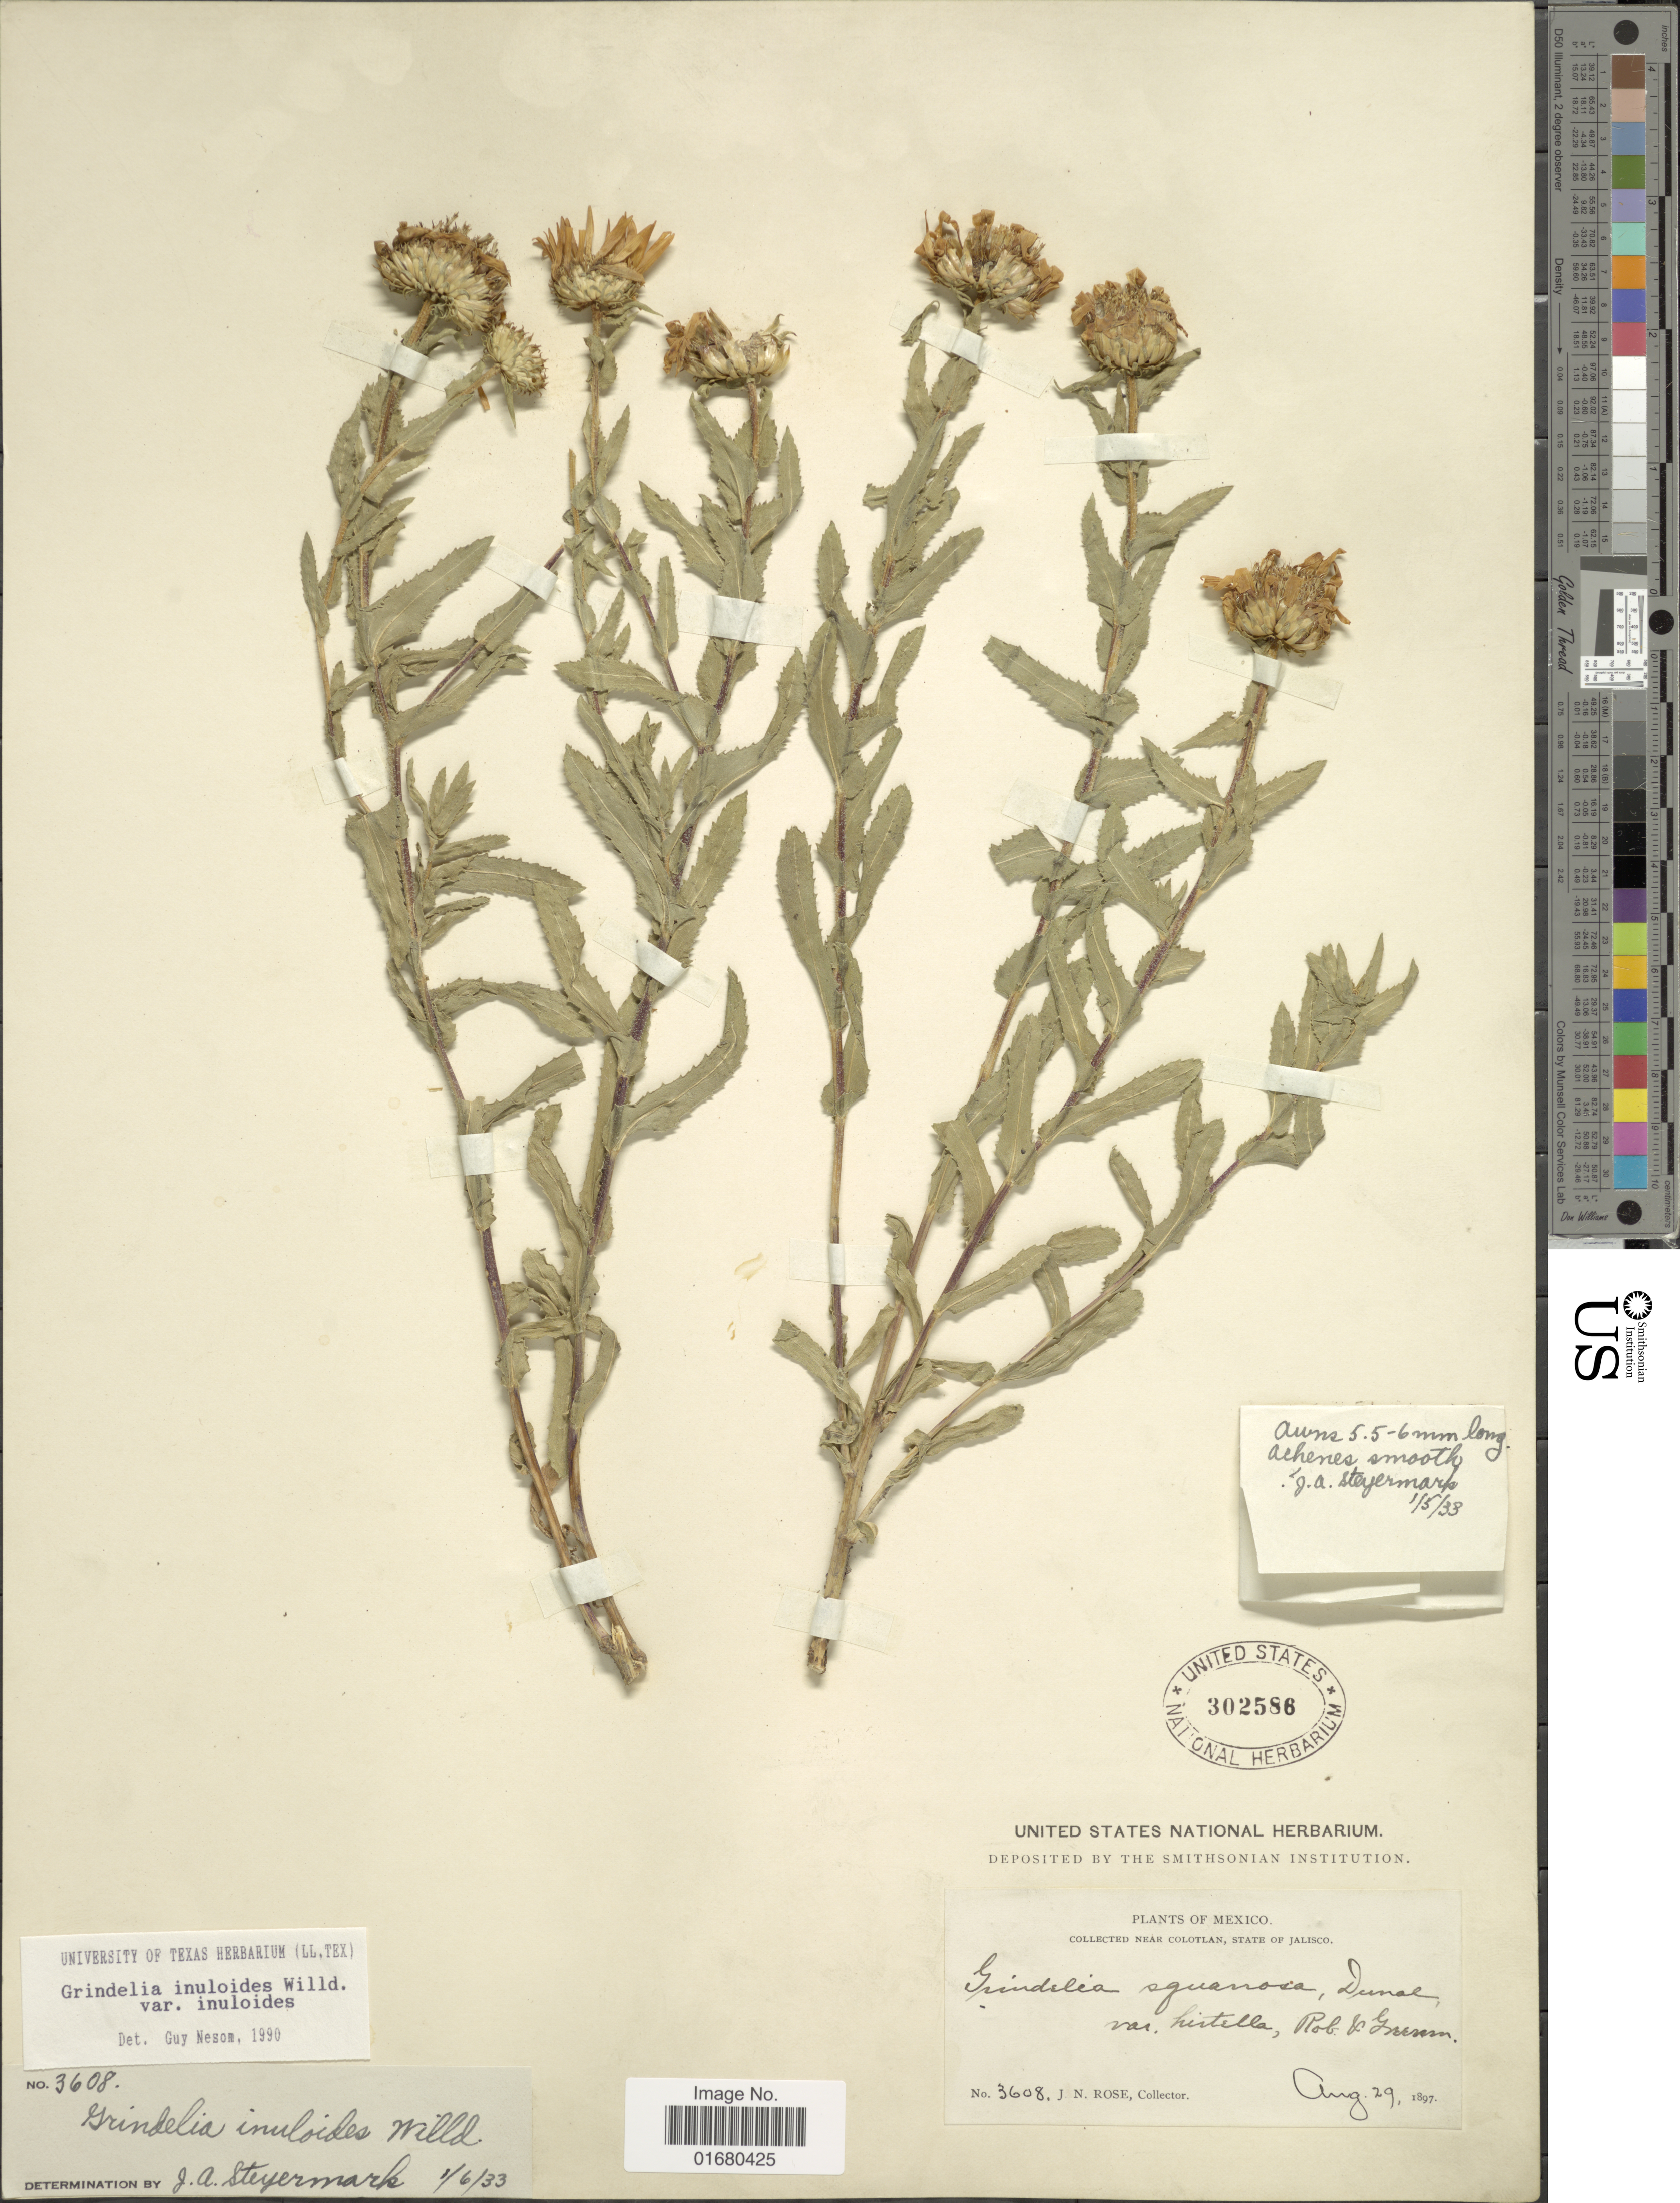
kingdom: Plantae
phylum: Tracheophyta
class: Magnoliopsida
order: Asterales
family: Asteraceae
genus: Grindelia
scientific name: Grindelia inuloides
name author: Willd.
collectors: J. N. Rose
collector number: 3608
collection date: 1897-08-29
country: Mexico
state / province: Jalisco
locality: Near Colotlan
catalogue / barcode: US 302586